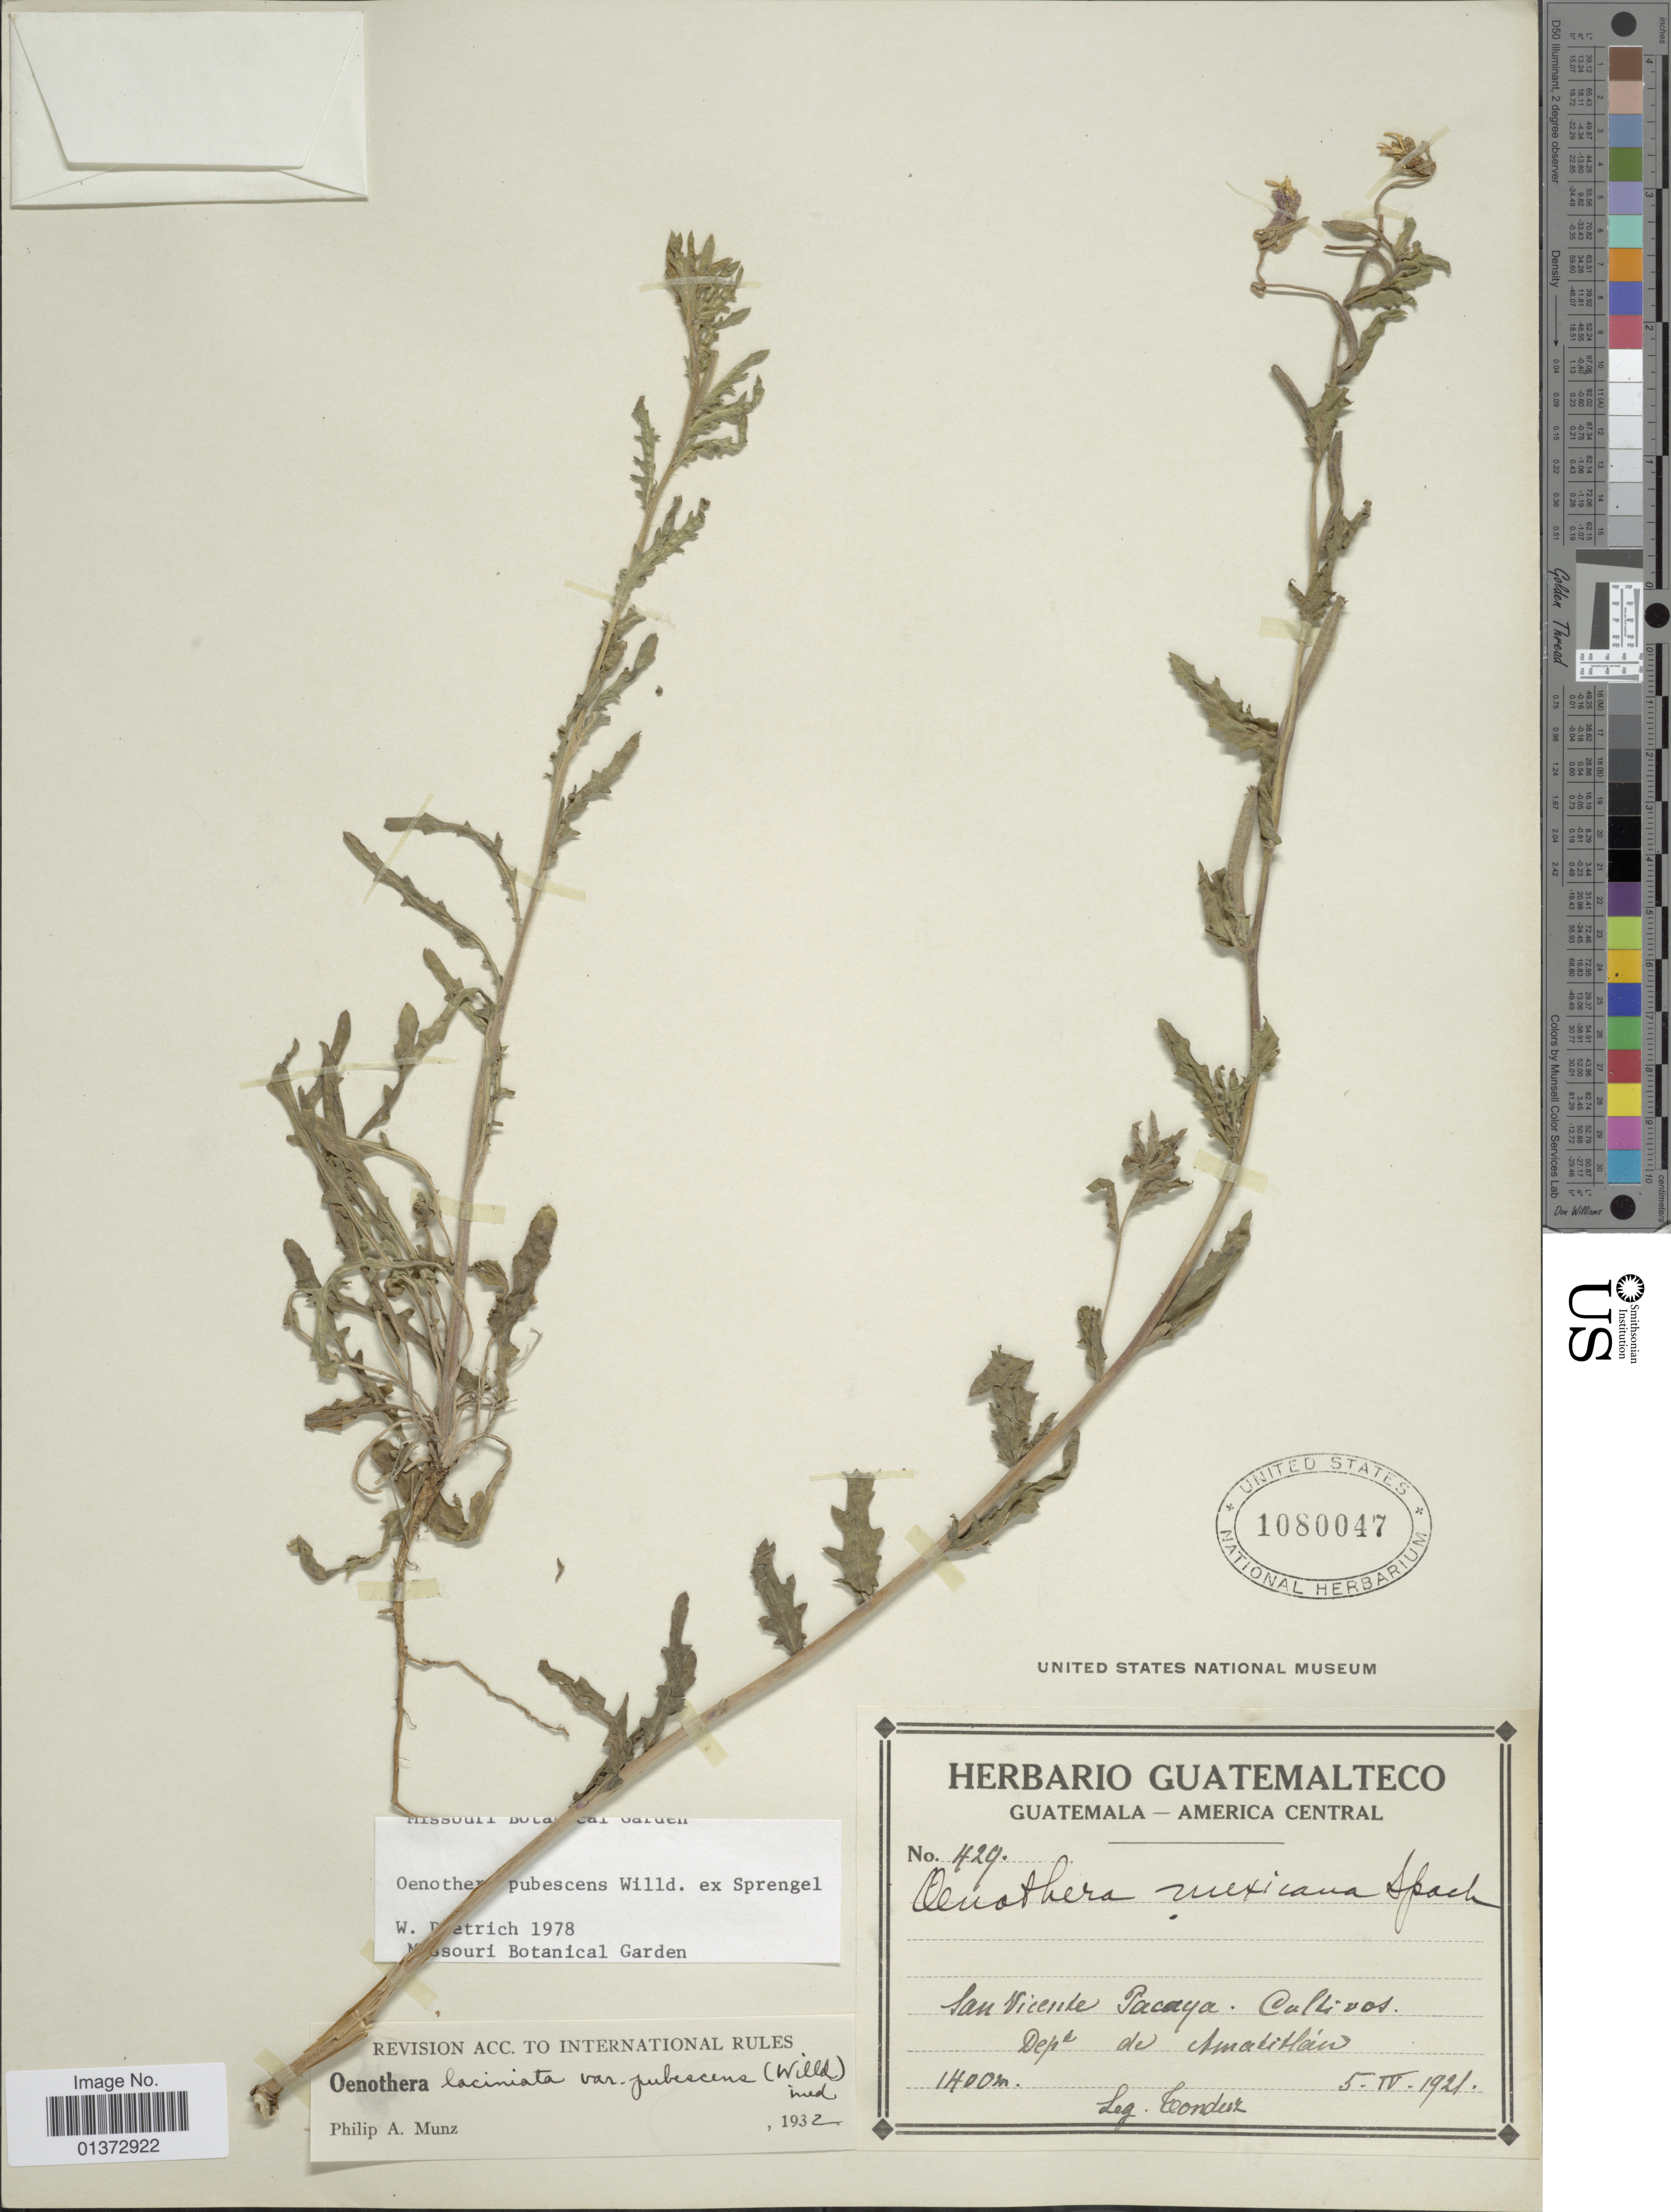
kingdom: Plantae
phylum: Tracheophyta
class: Magnoliopsida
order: Myrtales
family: Onagraceae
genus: Oenothera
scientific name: Oenothera pubescens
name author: Willd. ex Spreng.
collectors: A. Tonduz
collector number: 429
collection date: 1921-04-05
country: El Salvador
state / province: San Vincente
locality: Pacaya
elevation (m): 1400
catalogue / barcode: US 1080047